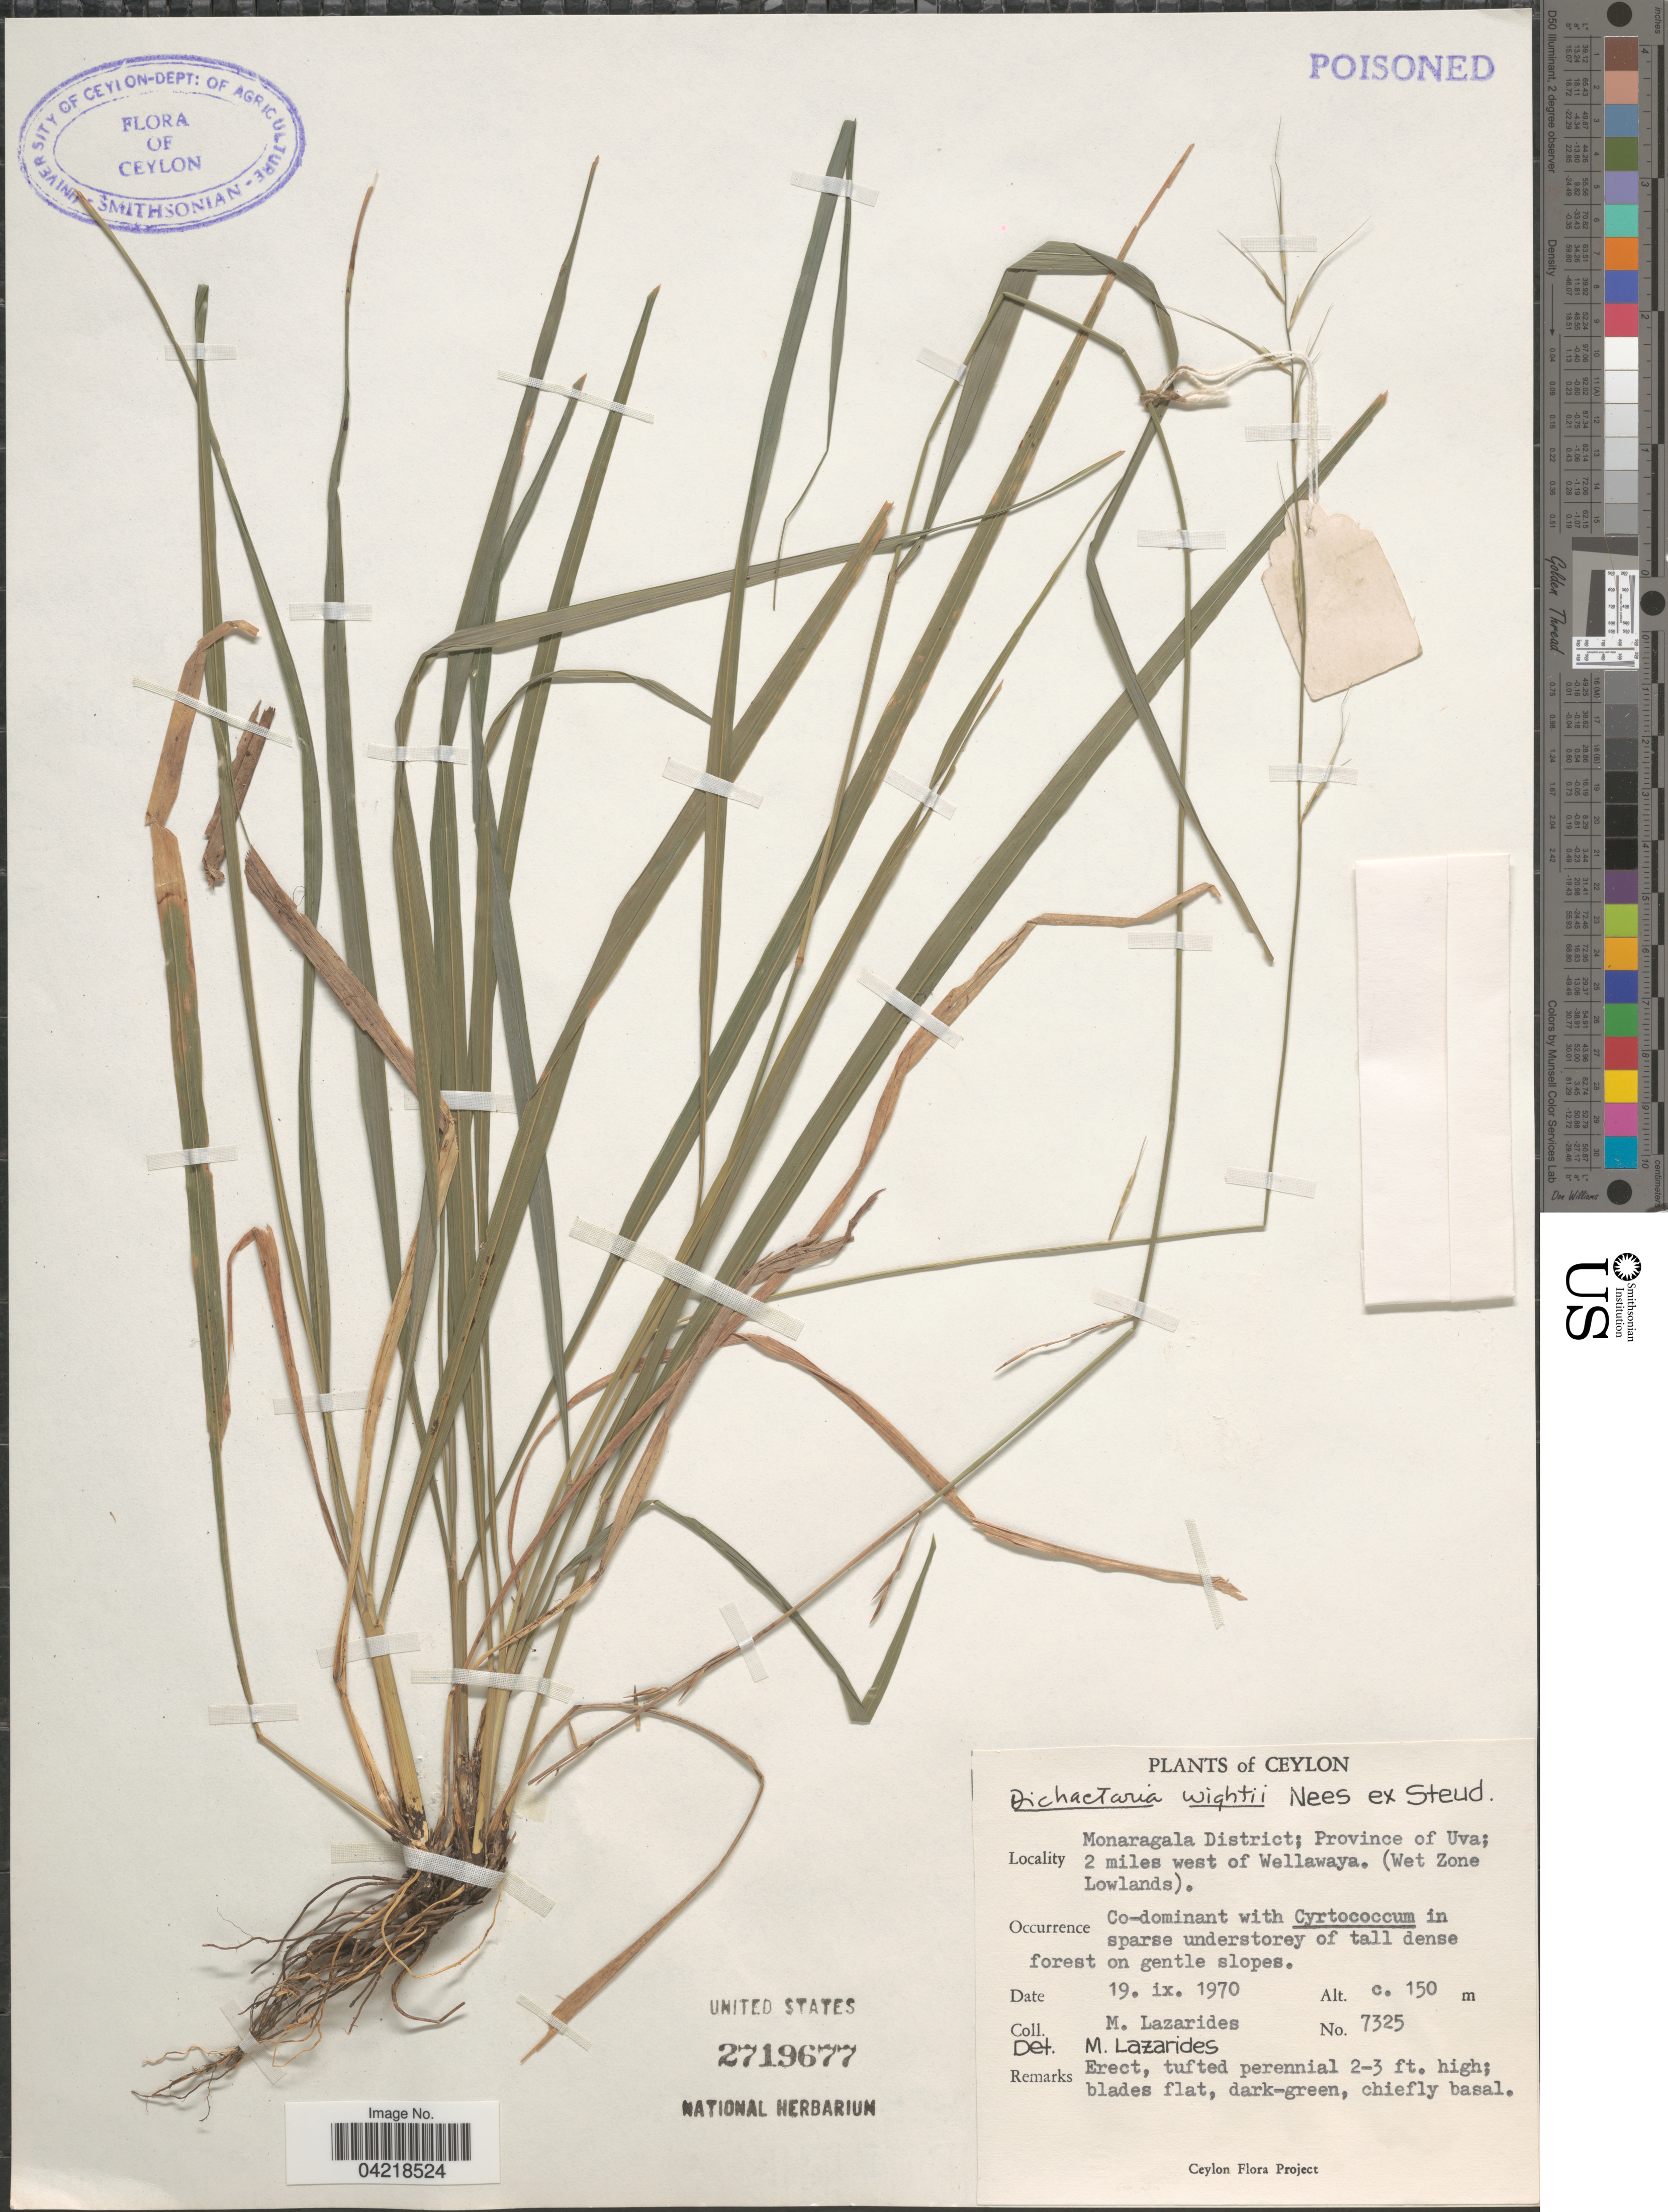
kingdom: Plantae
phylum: Tracheophyta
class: Liliopsida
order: Poales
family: Poaceae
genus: Dichaetaria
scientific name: Dichaetaria wightii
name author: Nees & Steud.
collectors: M. Lazarides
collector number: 7325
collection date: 1970-09-19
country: Sri Lanka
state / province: Uva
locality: Ceylon. Monaragala District; Province of Uva; 2 miles west of Wellawaya. (Wet Zone Lowlands).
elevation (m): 150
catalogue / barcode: US 2719677